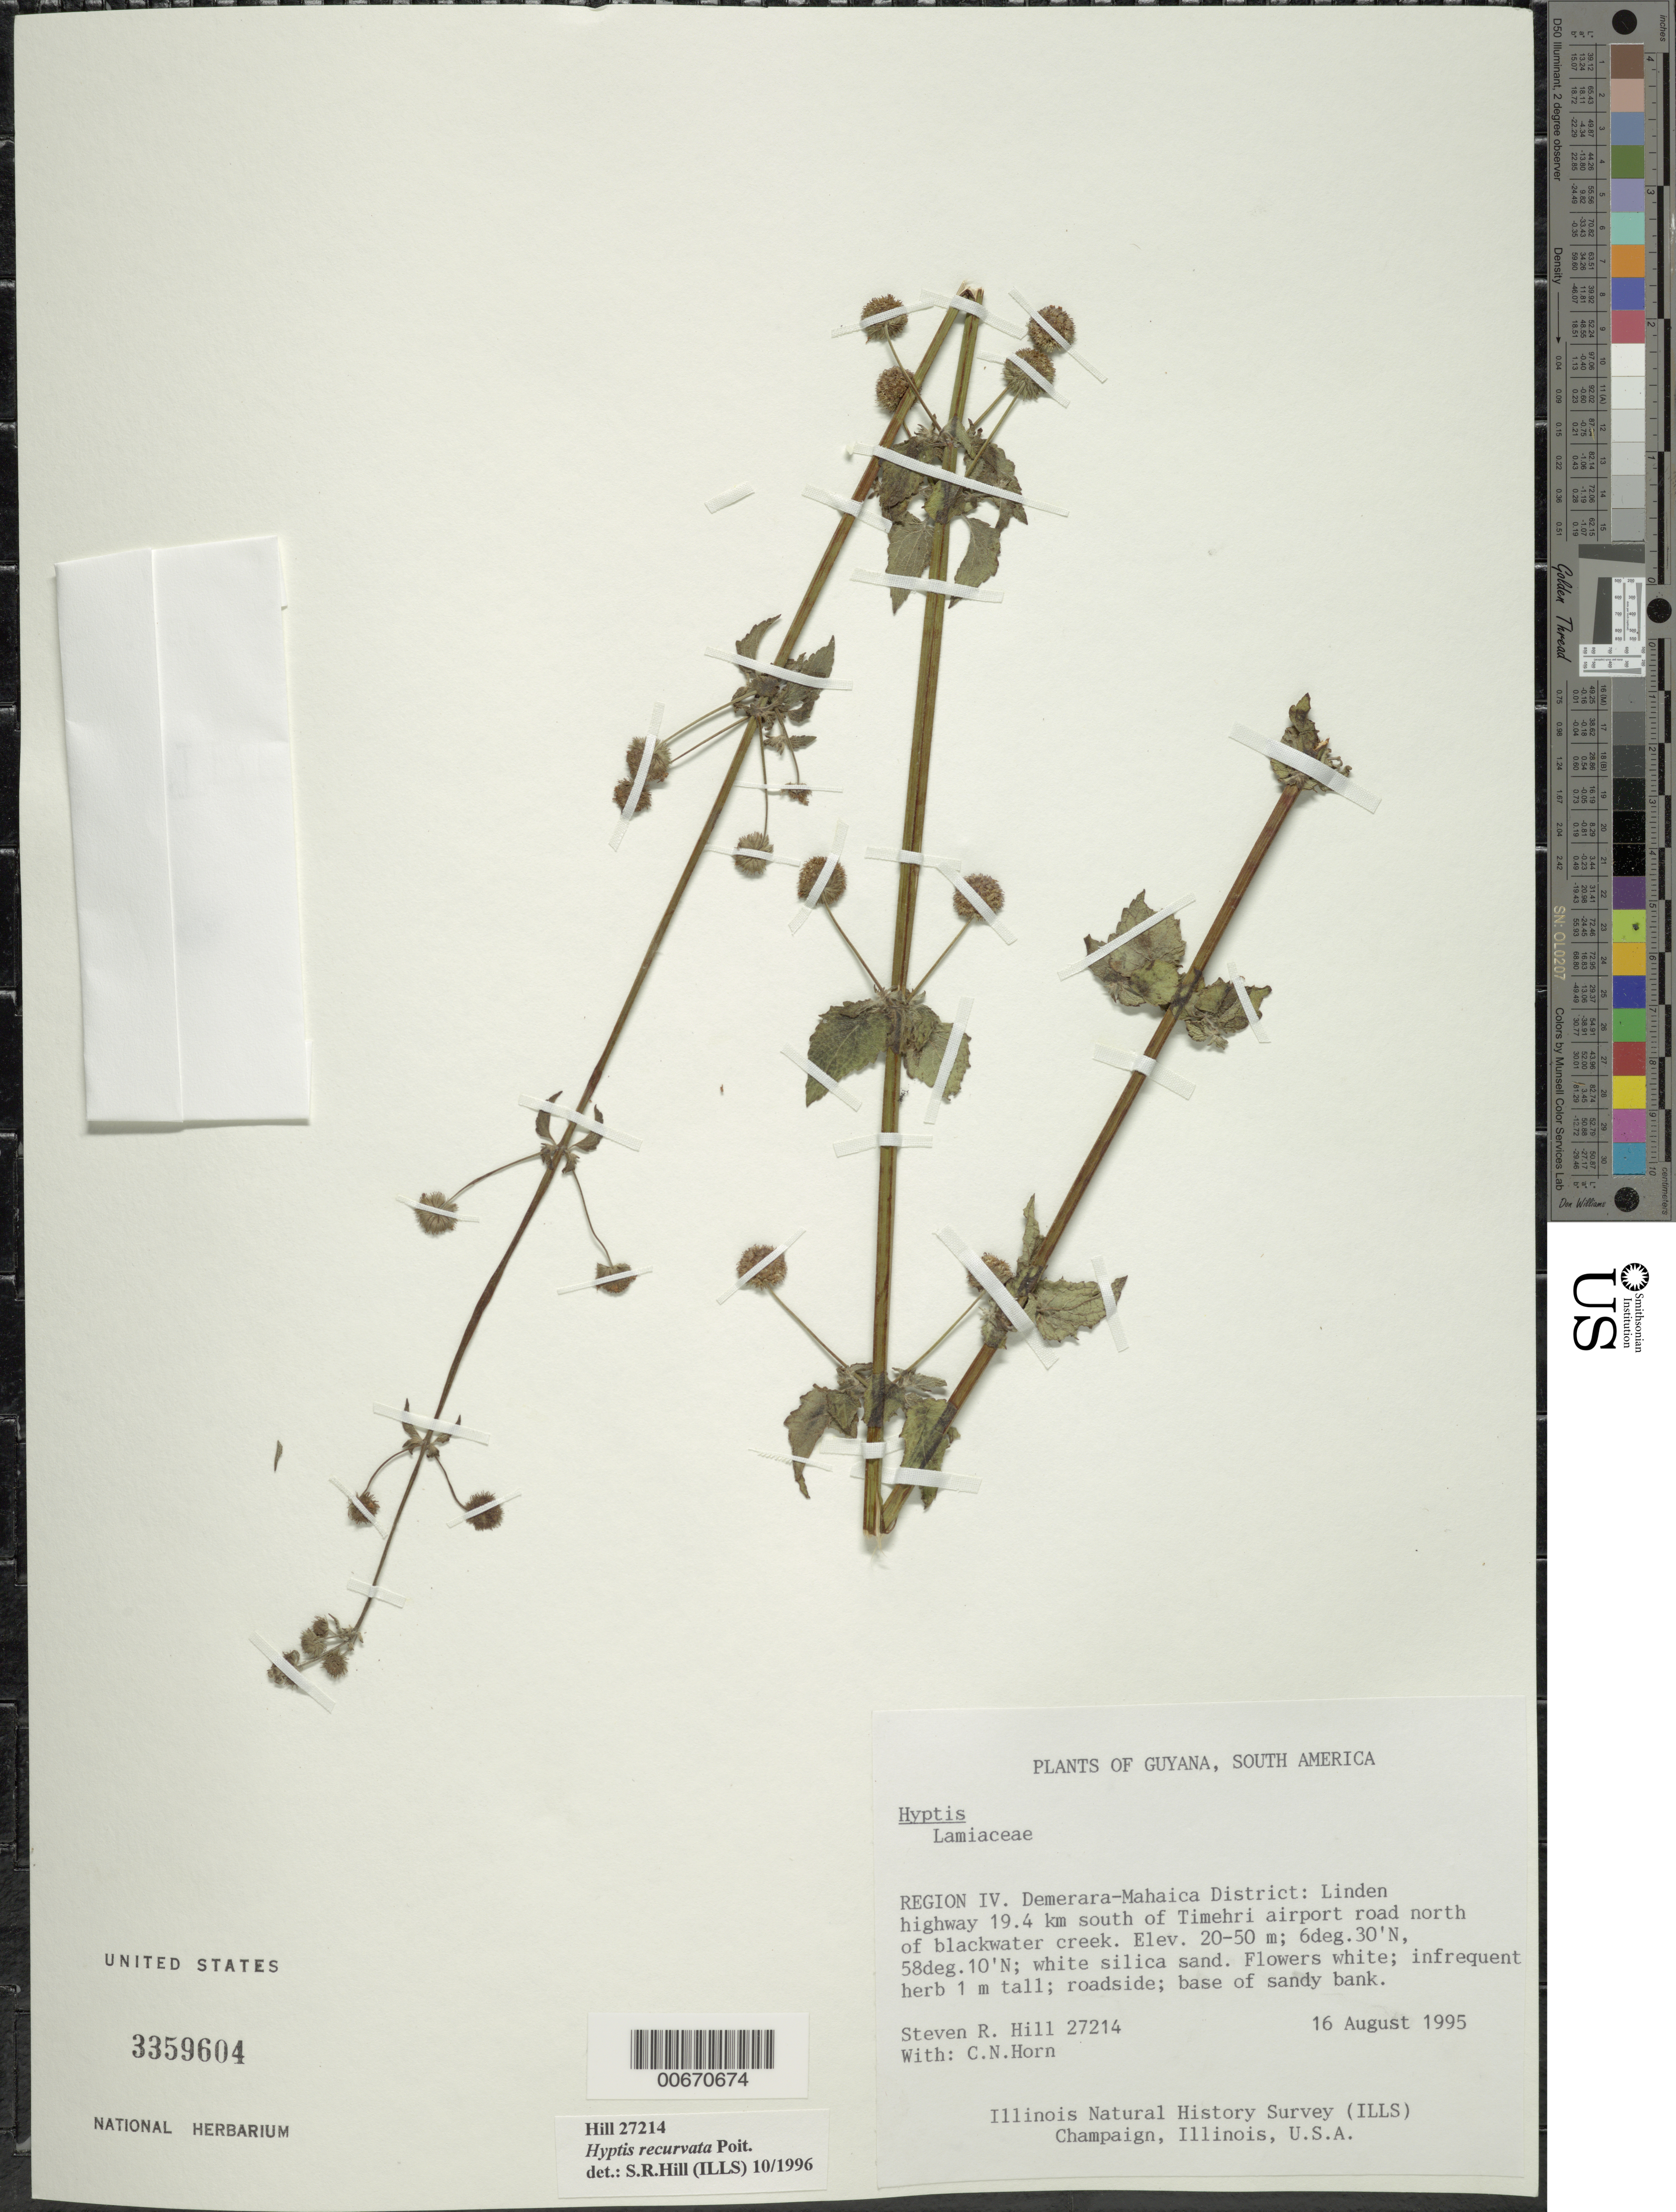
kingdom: Plantae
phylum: Tracheophyta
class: Magnoliopsida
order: Lamiales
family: Lamiaceae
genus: Hyptis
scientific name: Hyptis recurvata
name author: Poit.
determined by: Hill, Steven R.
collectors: S. R. Hill, C. N. Horn & H. Vermeer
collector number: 27214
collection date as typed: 16-Aug-95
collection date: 1995-08-16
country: Guyana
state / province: Demerara-Mahaica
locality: Linden Hwy., 19.4 km SE of Timehri Airport road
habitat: Road north of blackwater creek, white silica sand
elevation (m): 20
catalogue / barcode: US 3359604